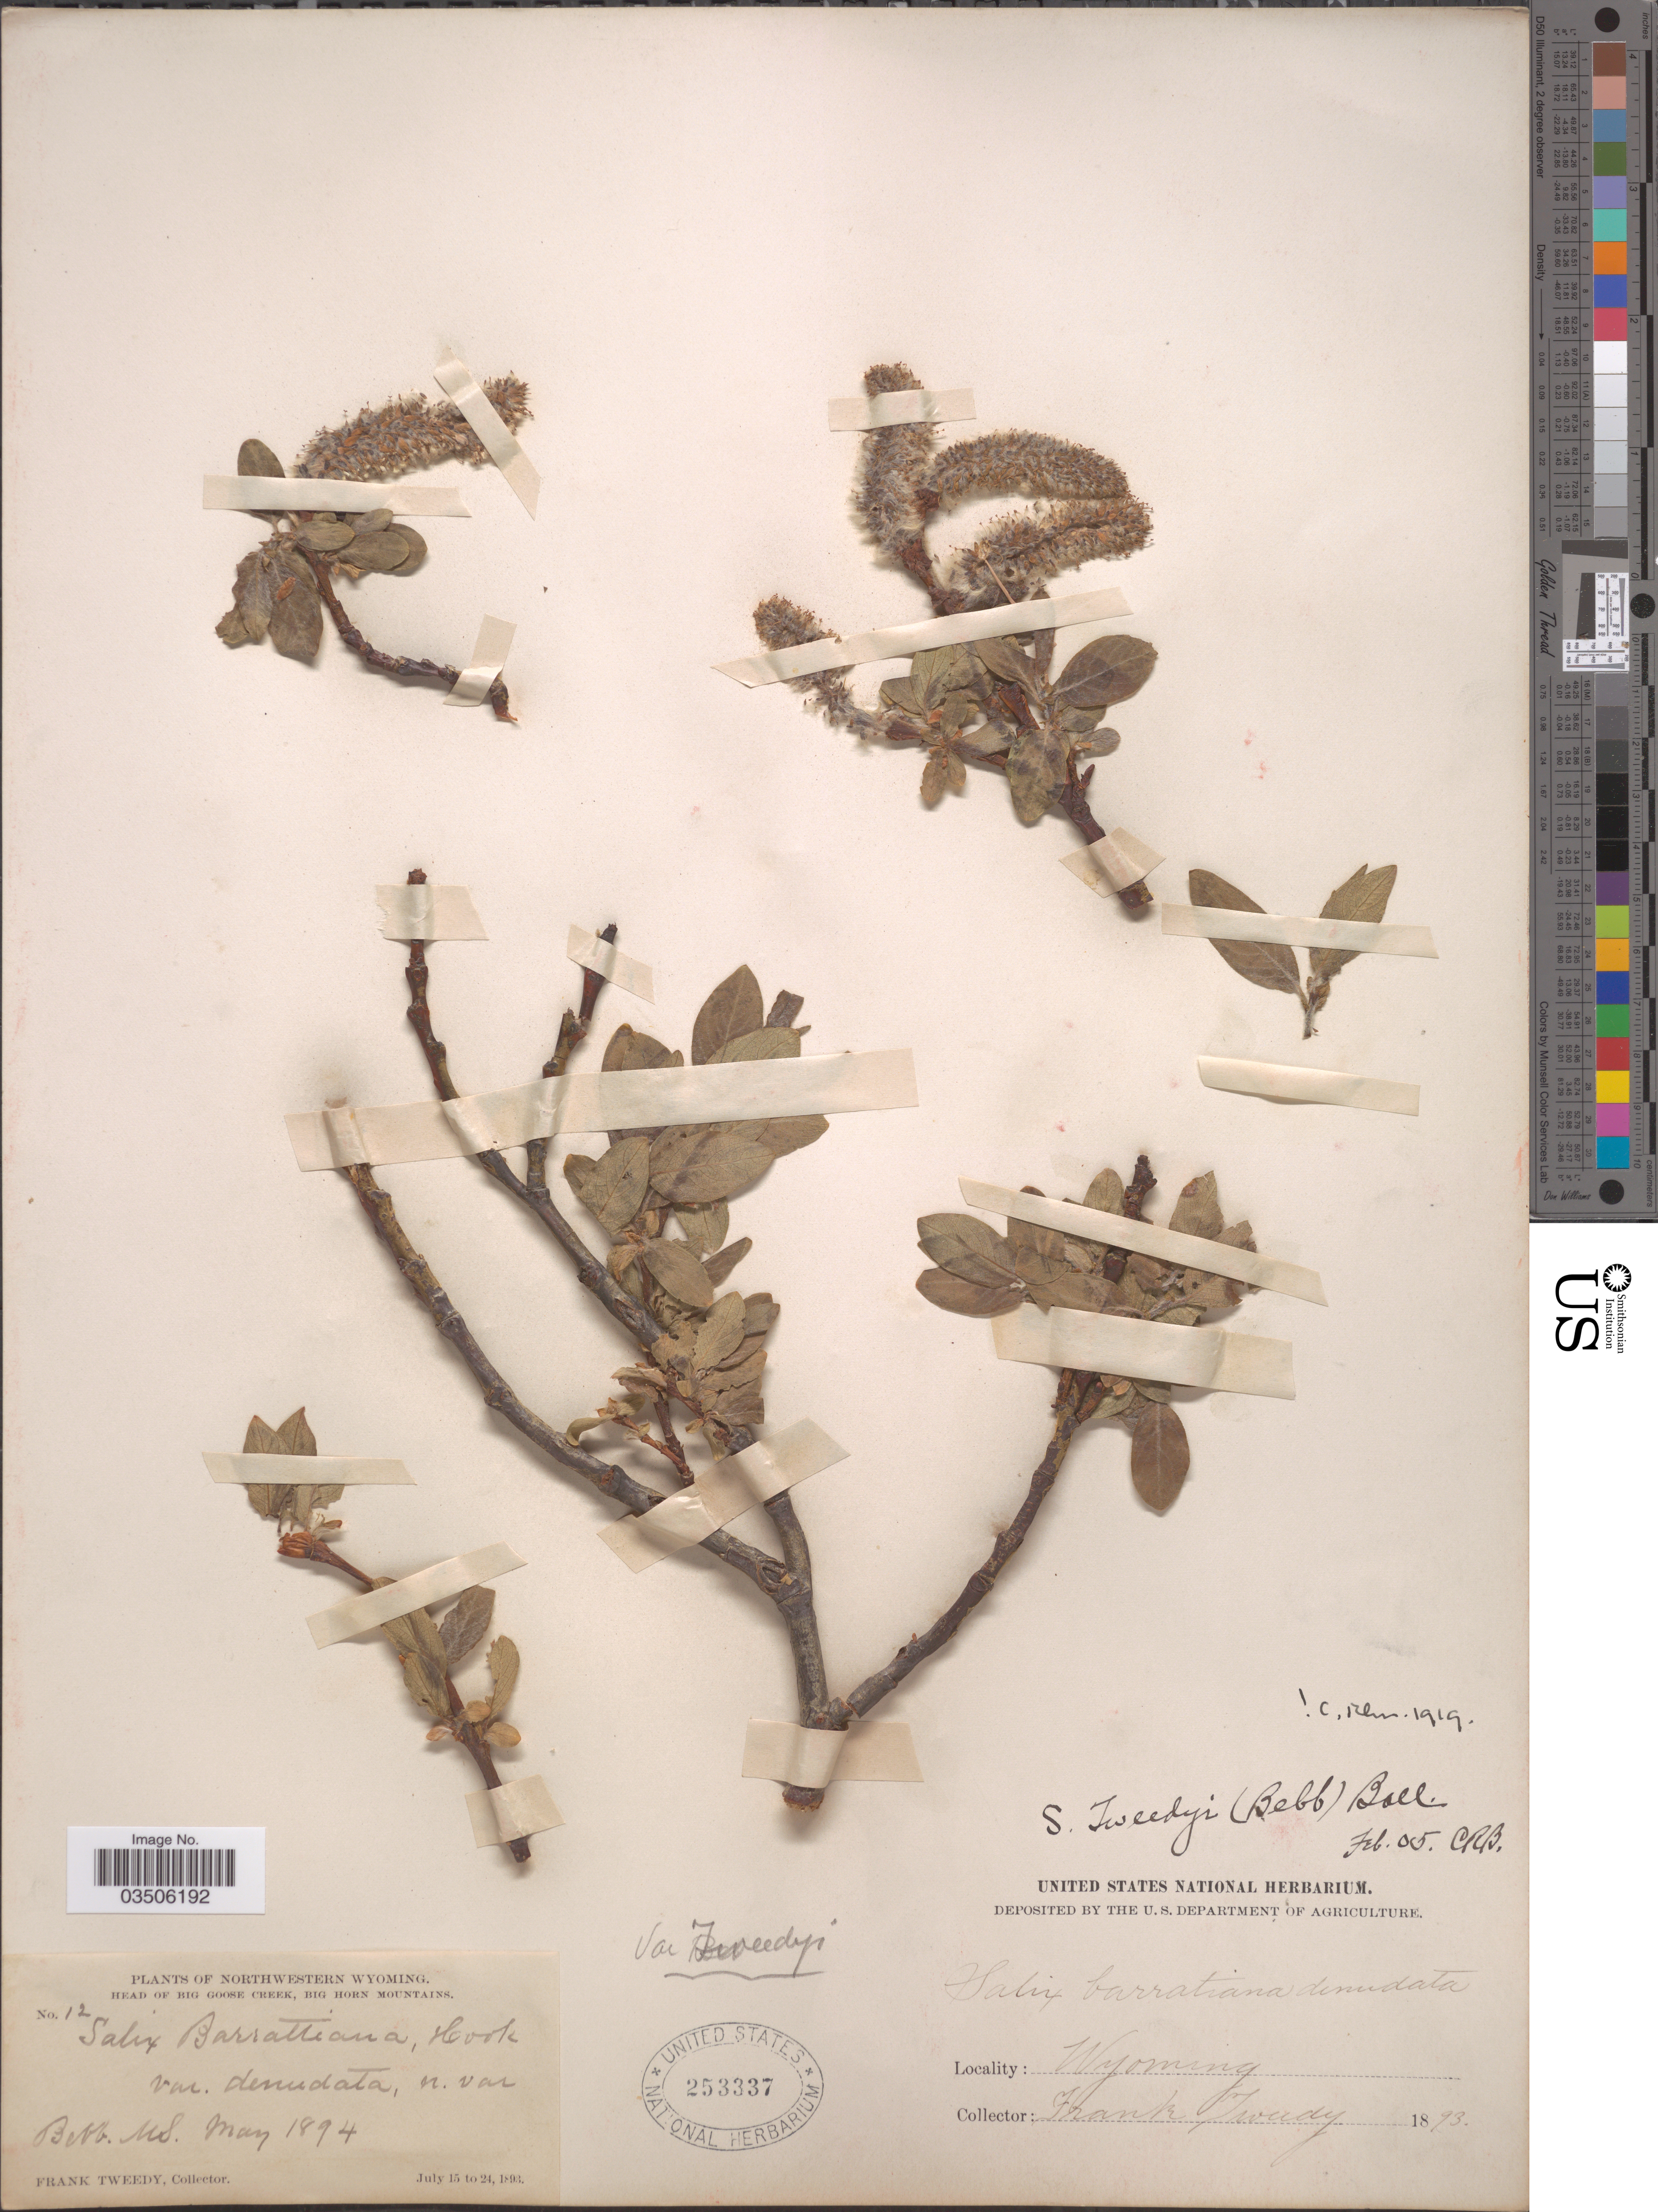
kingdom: Plantae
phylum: Tracheophyta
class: Magnoliopsida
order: Malpighiales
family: Salicaceae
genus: Salix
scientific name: Salix tweedyi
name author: (Bebb) C.R. Ball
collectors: F. Tweedy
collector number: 12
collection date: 1893-07-15/1893-07-24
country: United States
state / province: Wyoming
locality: Northwestern Wyoming. Head of the Big Goose Creek, Big Horn Mountains.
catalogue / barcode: US 253337